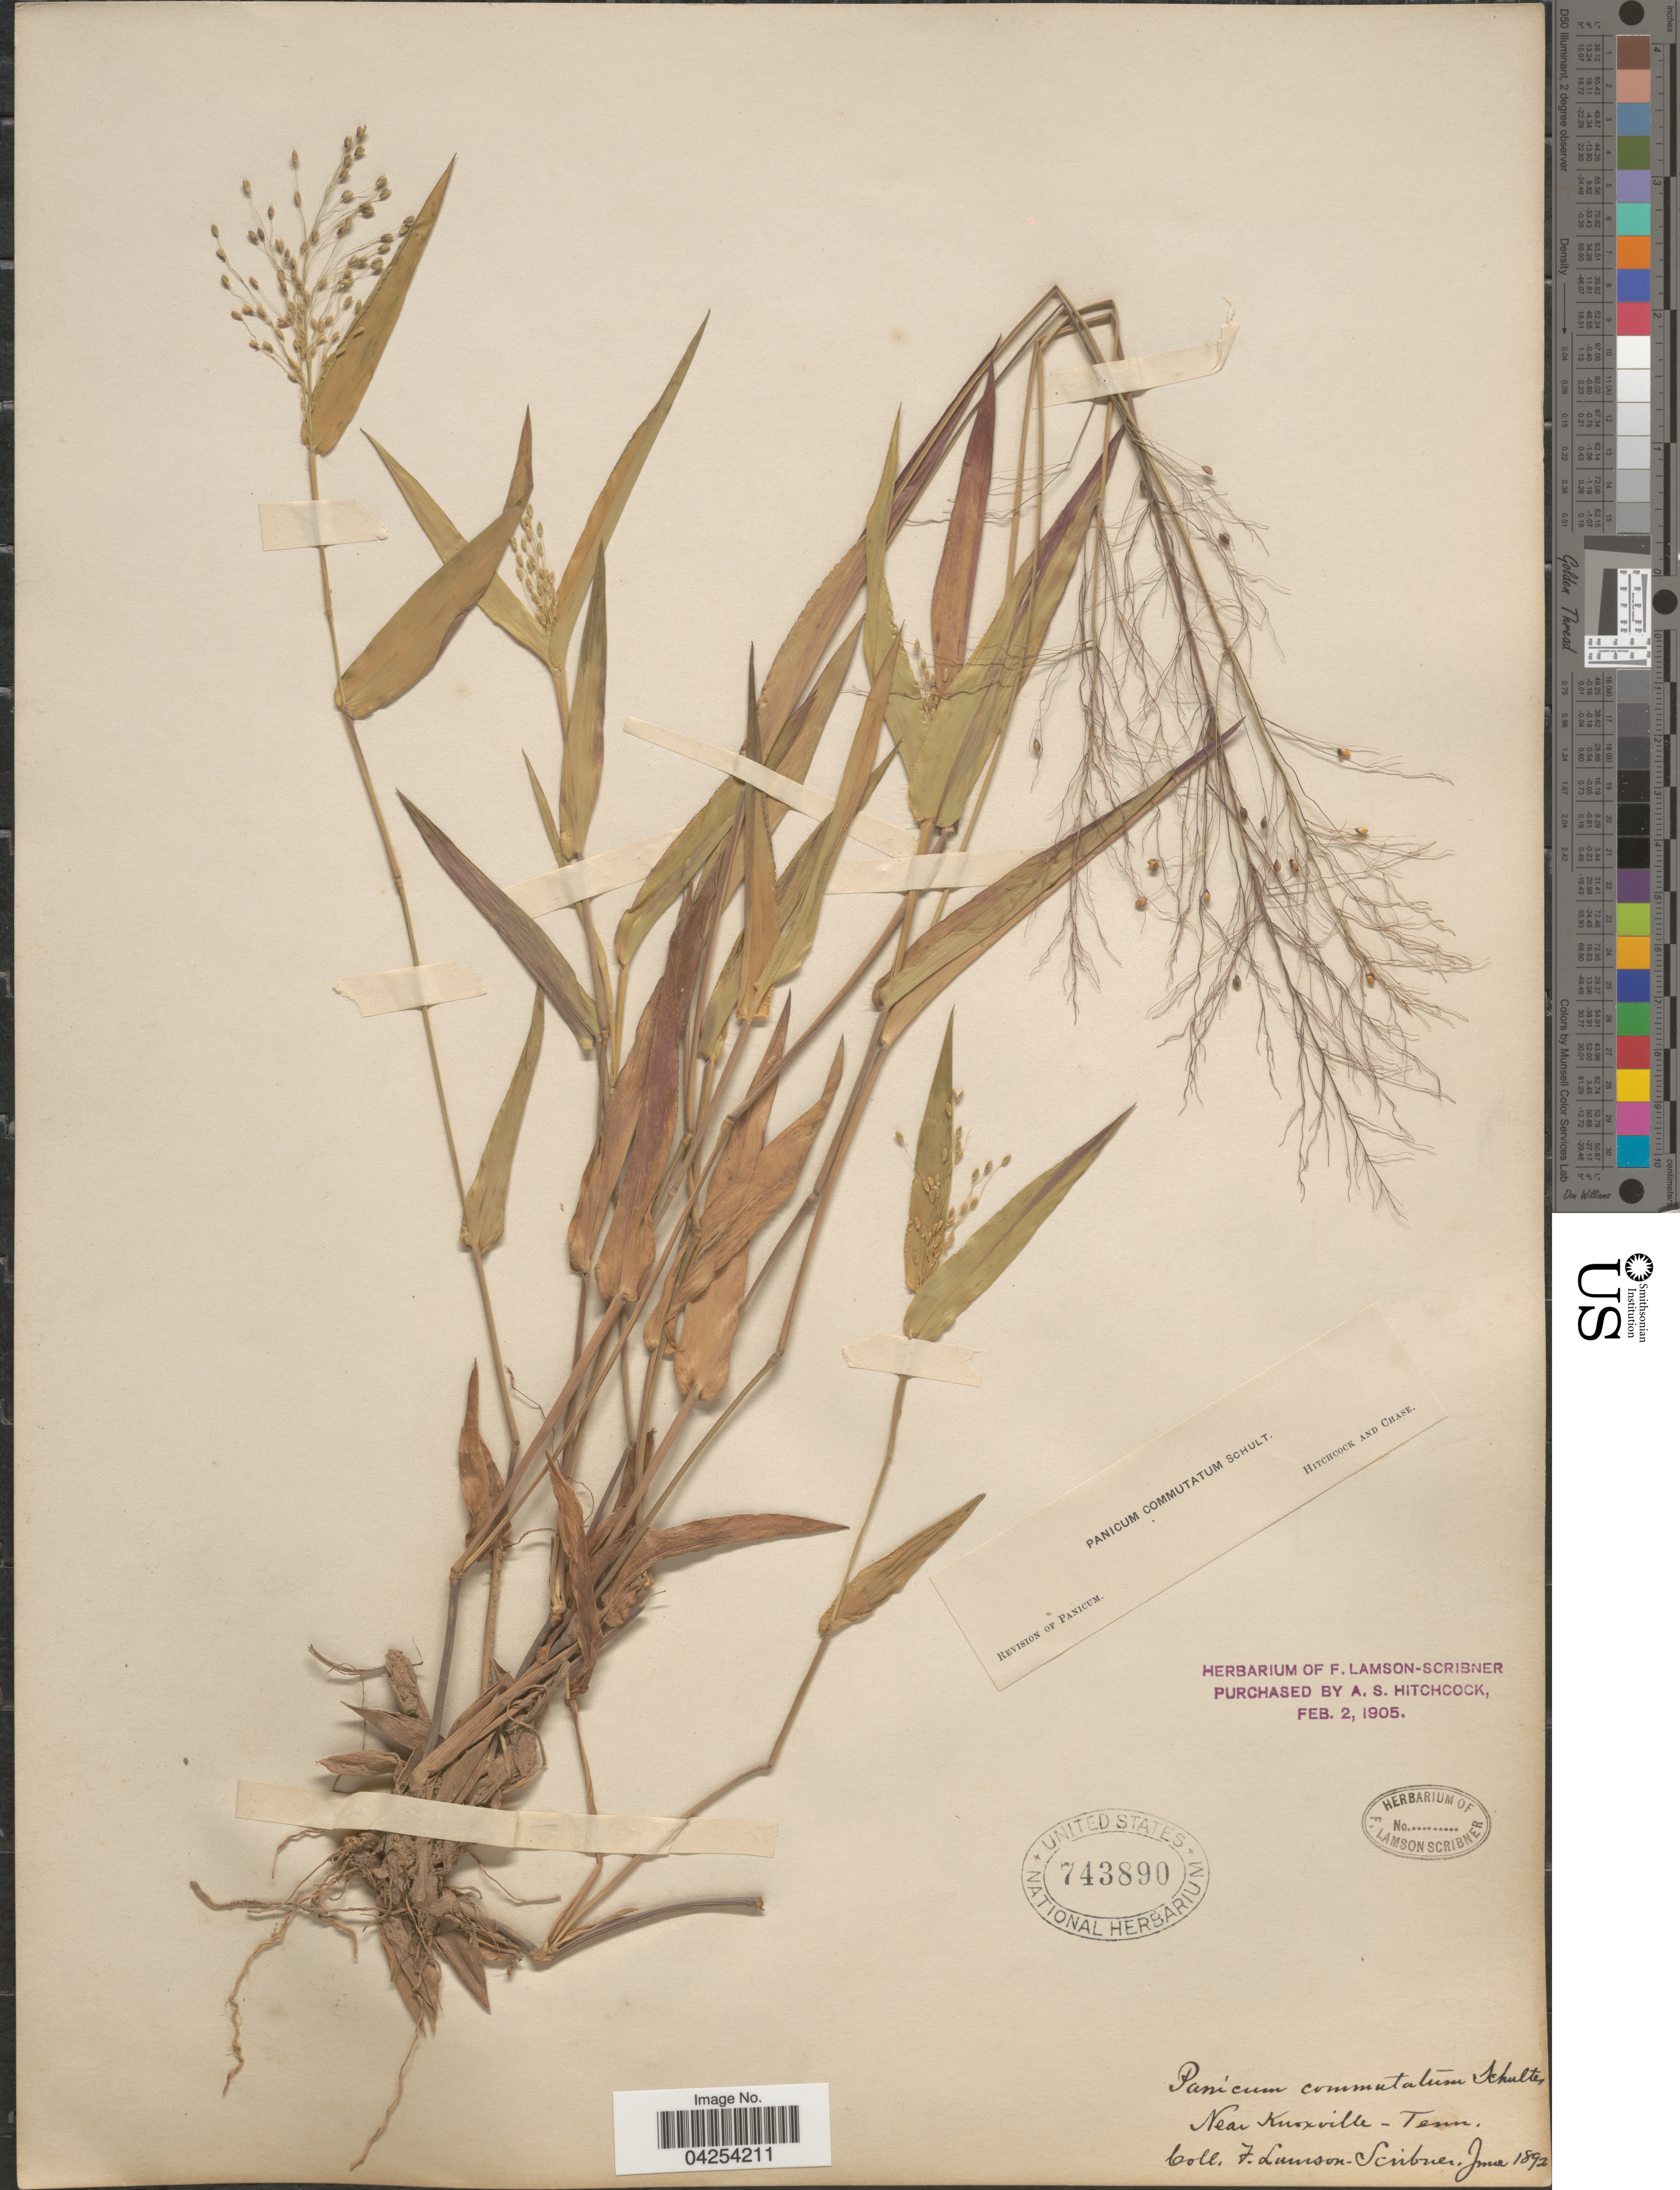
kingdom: Plantae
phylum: Tracheophyta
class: Liliopsida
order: Poales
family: Poaceae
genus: Dichanthelium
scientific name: Dichanthelium commutatum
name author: (Schult.) Gould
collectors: F. Lamson-Scribner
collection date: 1892-06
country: United States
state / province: Tennessee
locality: Near Knoxville.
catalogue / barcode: US 743890